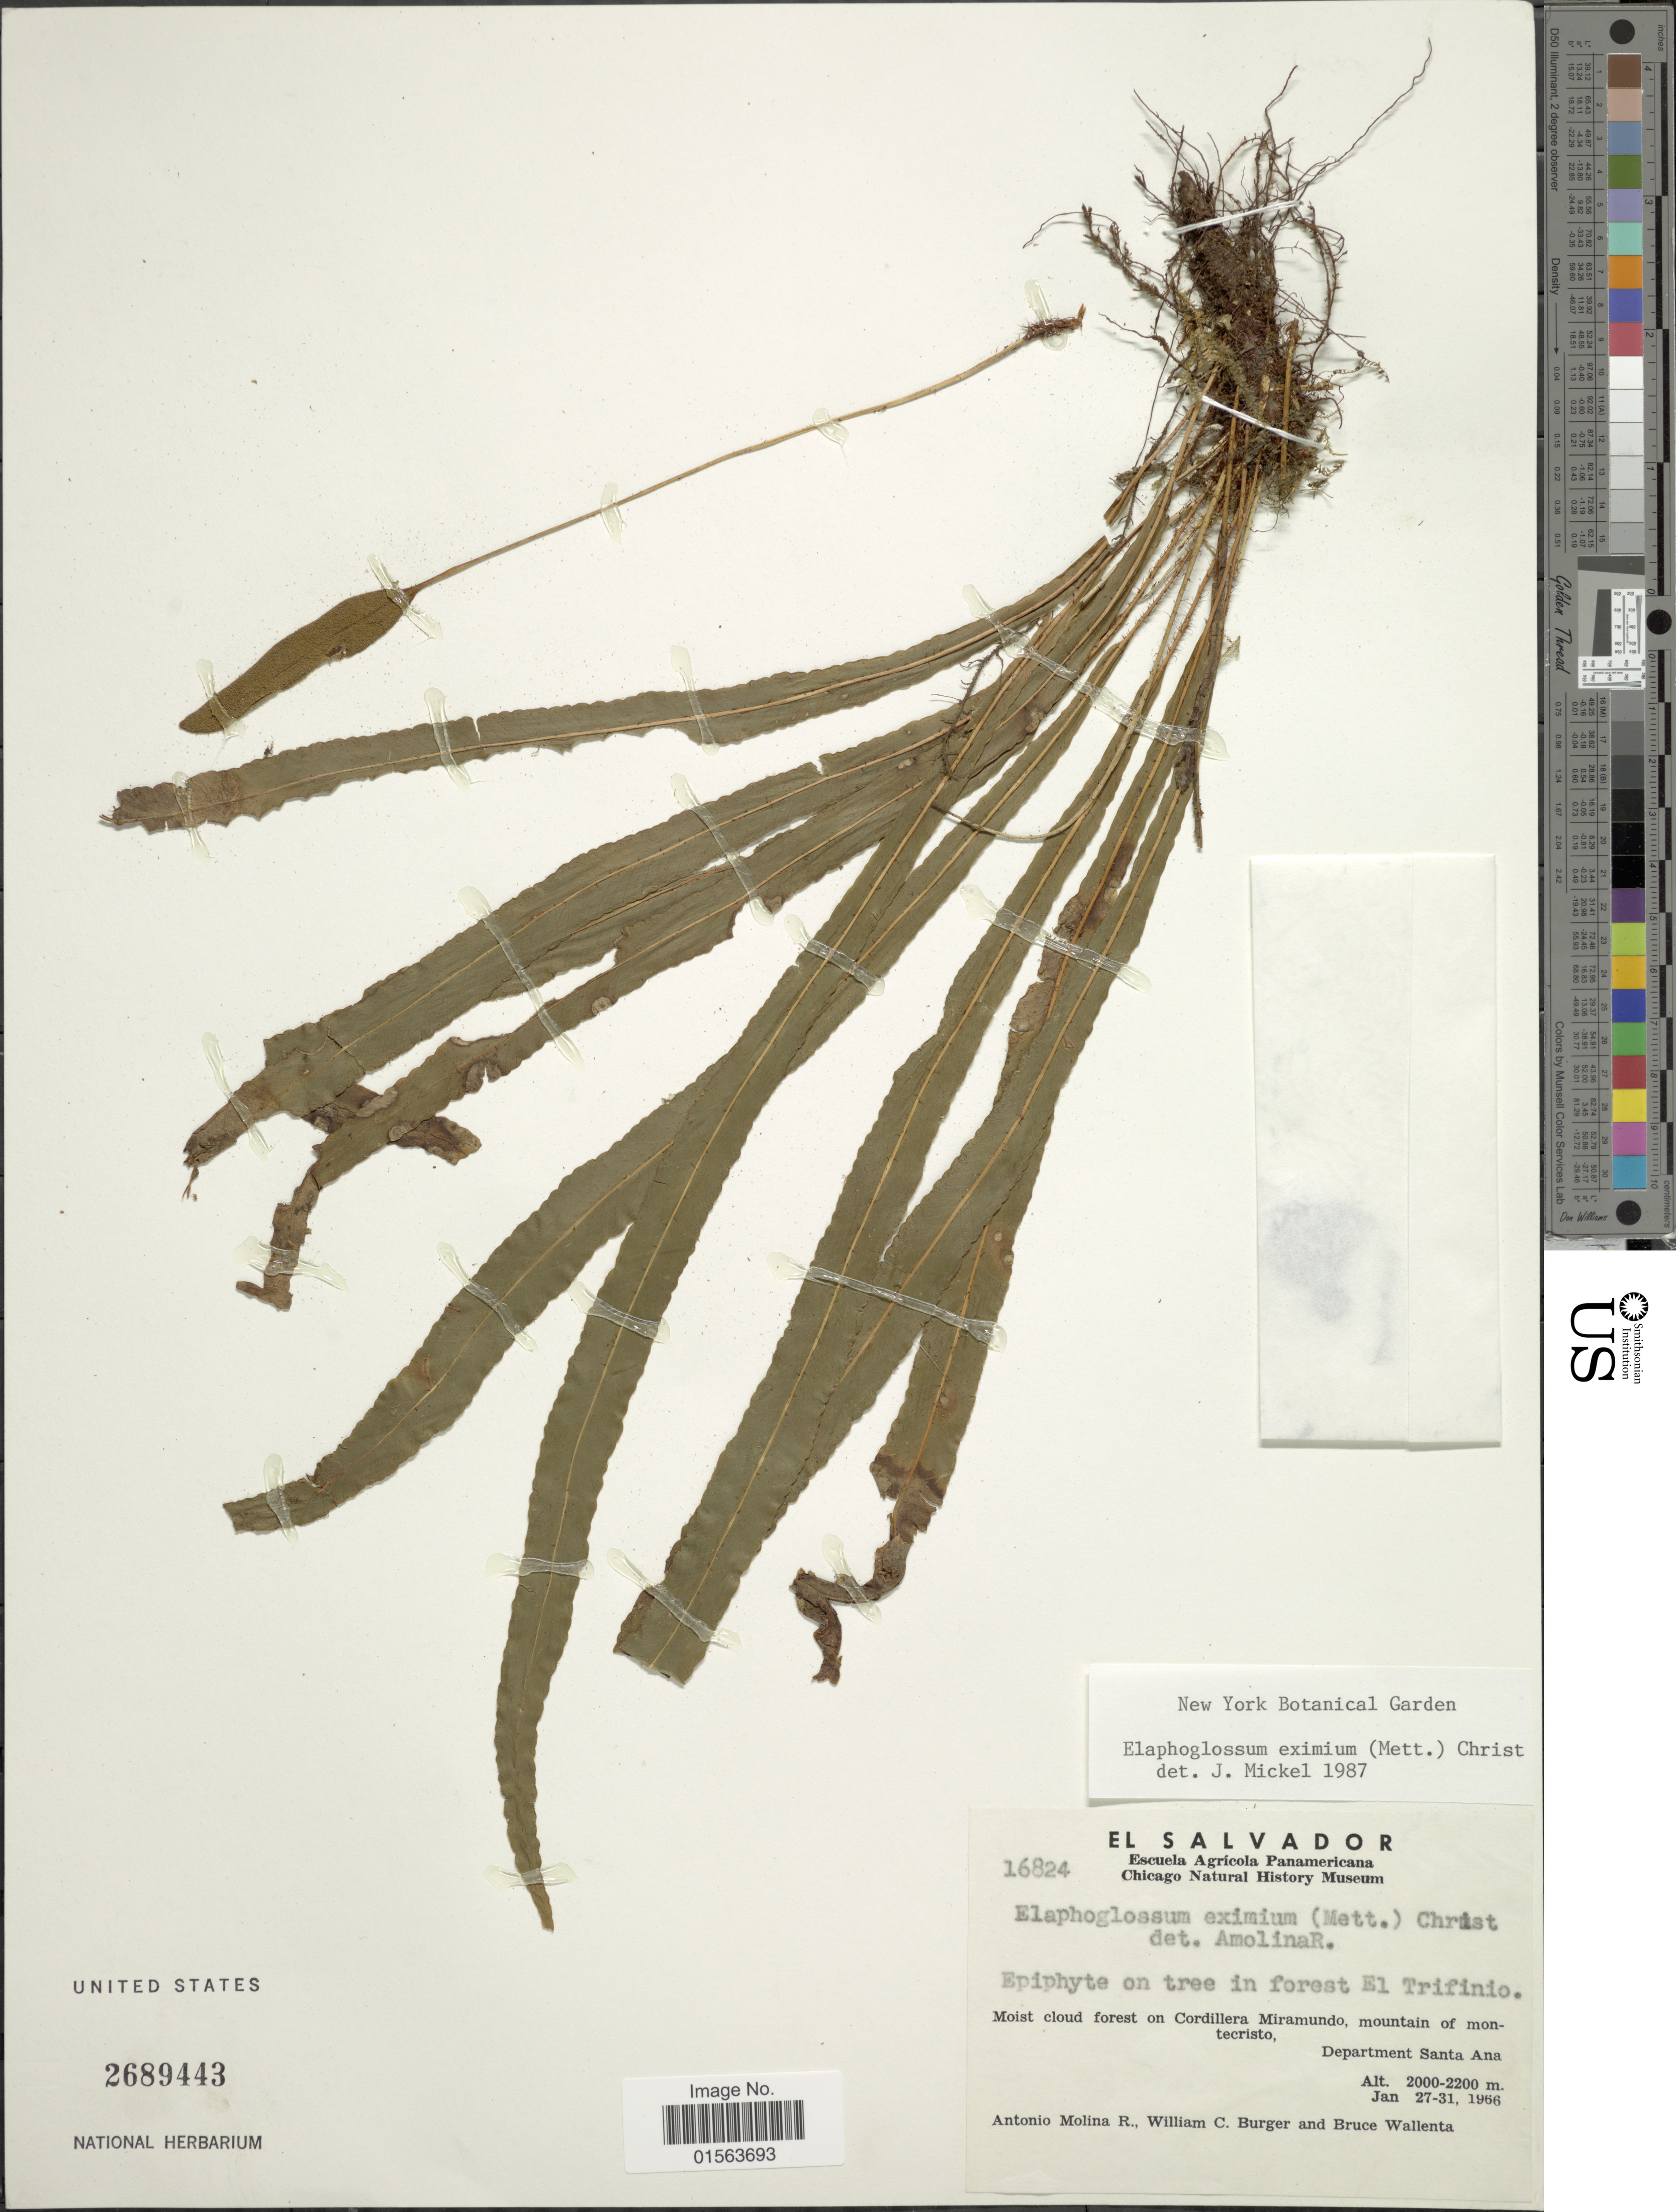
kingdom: Plantae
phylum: Tracheophyta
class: Polypodiopsida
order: Polypodiales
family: Dryopteridaceae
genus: Elaphoglossum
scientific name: Elaphoglossum eximium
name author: (Mett.) Christ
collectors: A. Molina R., W. Burger & B. Wallenta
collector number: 16824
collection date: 1966-01-27/1966-01-31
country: El Salvador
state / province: Santa Ana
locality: In forest El Trifinio, moist cloud forest on Cordillera Miramundo, mountain of montcristo, Department Santa Ana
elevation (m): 2000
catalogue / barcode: US 2689443